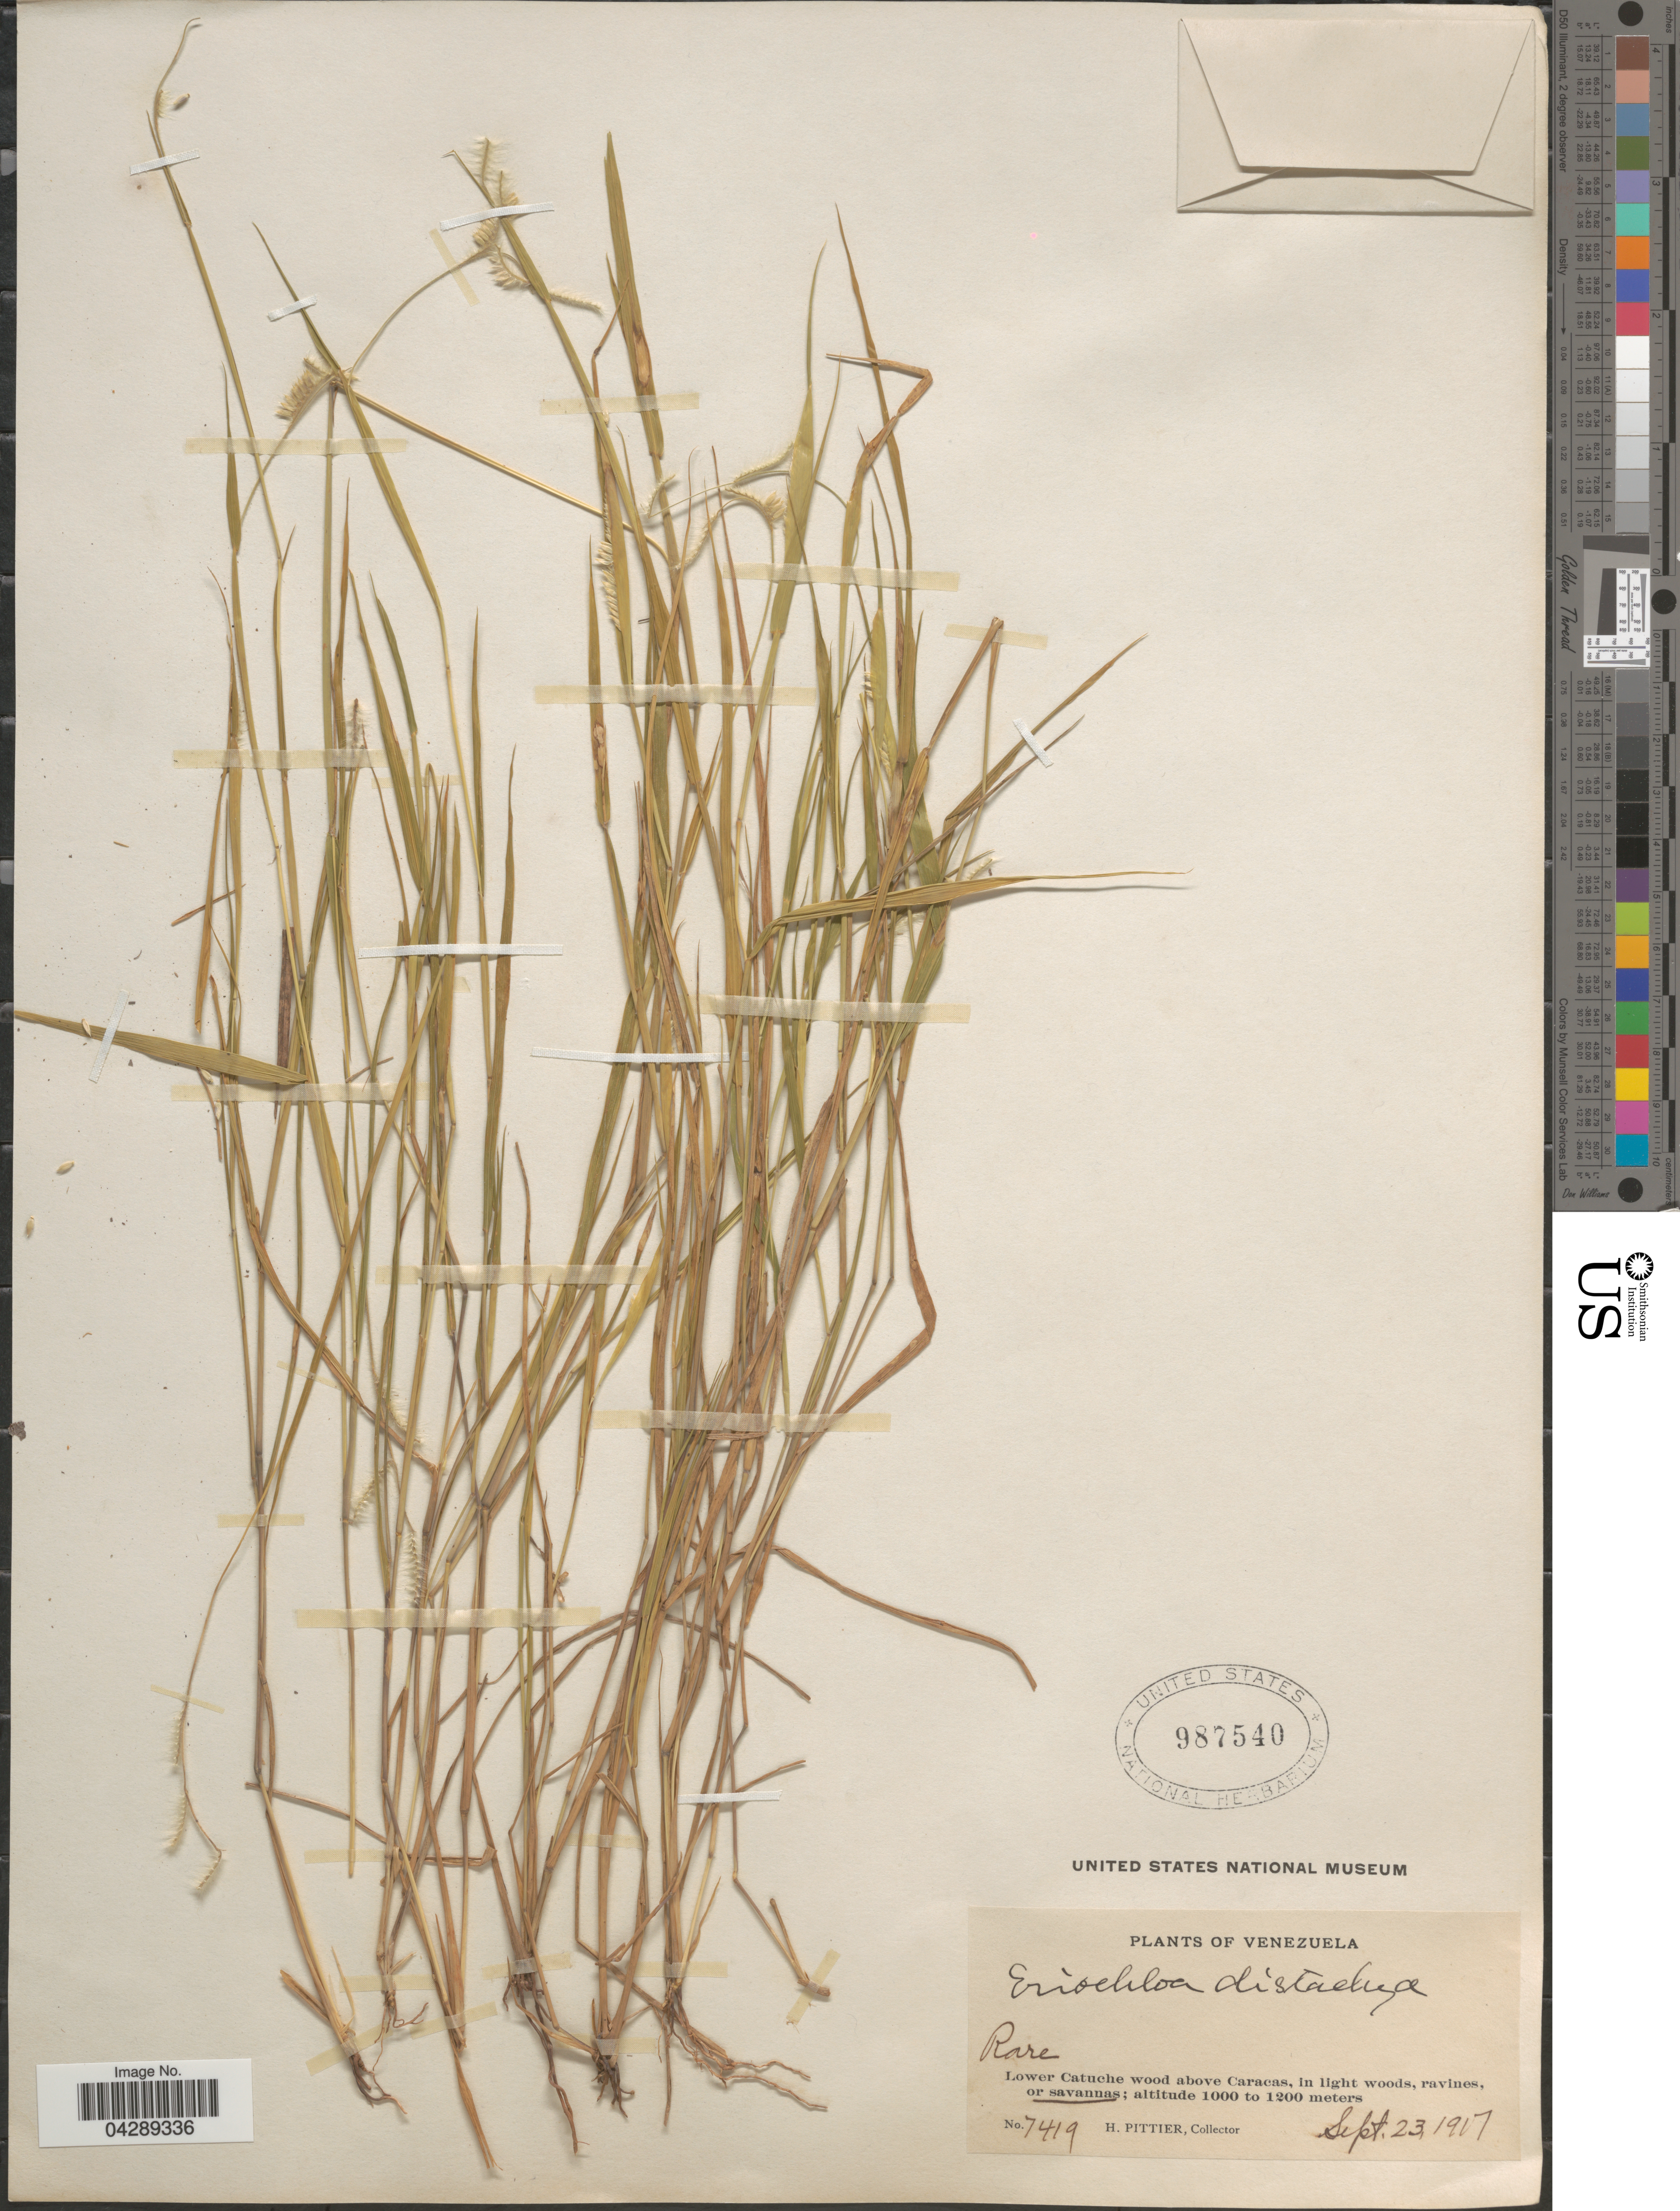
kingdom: Plantae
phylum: Tracheophyta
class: Liliopsida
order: Poales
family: Poaceae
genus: Eriochloa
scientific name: Eriochloa distachya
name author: Kunth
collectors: H. F. Pittier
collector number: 7419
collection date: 1917-09-23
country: Venezuela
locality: Lower Catuche wood above Caracas, in light woods, ravines, or savannas.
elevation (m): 1000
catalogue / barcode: US 987540